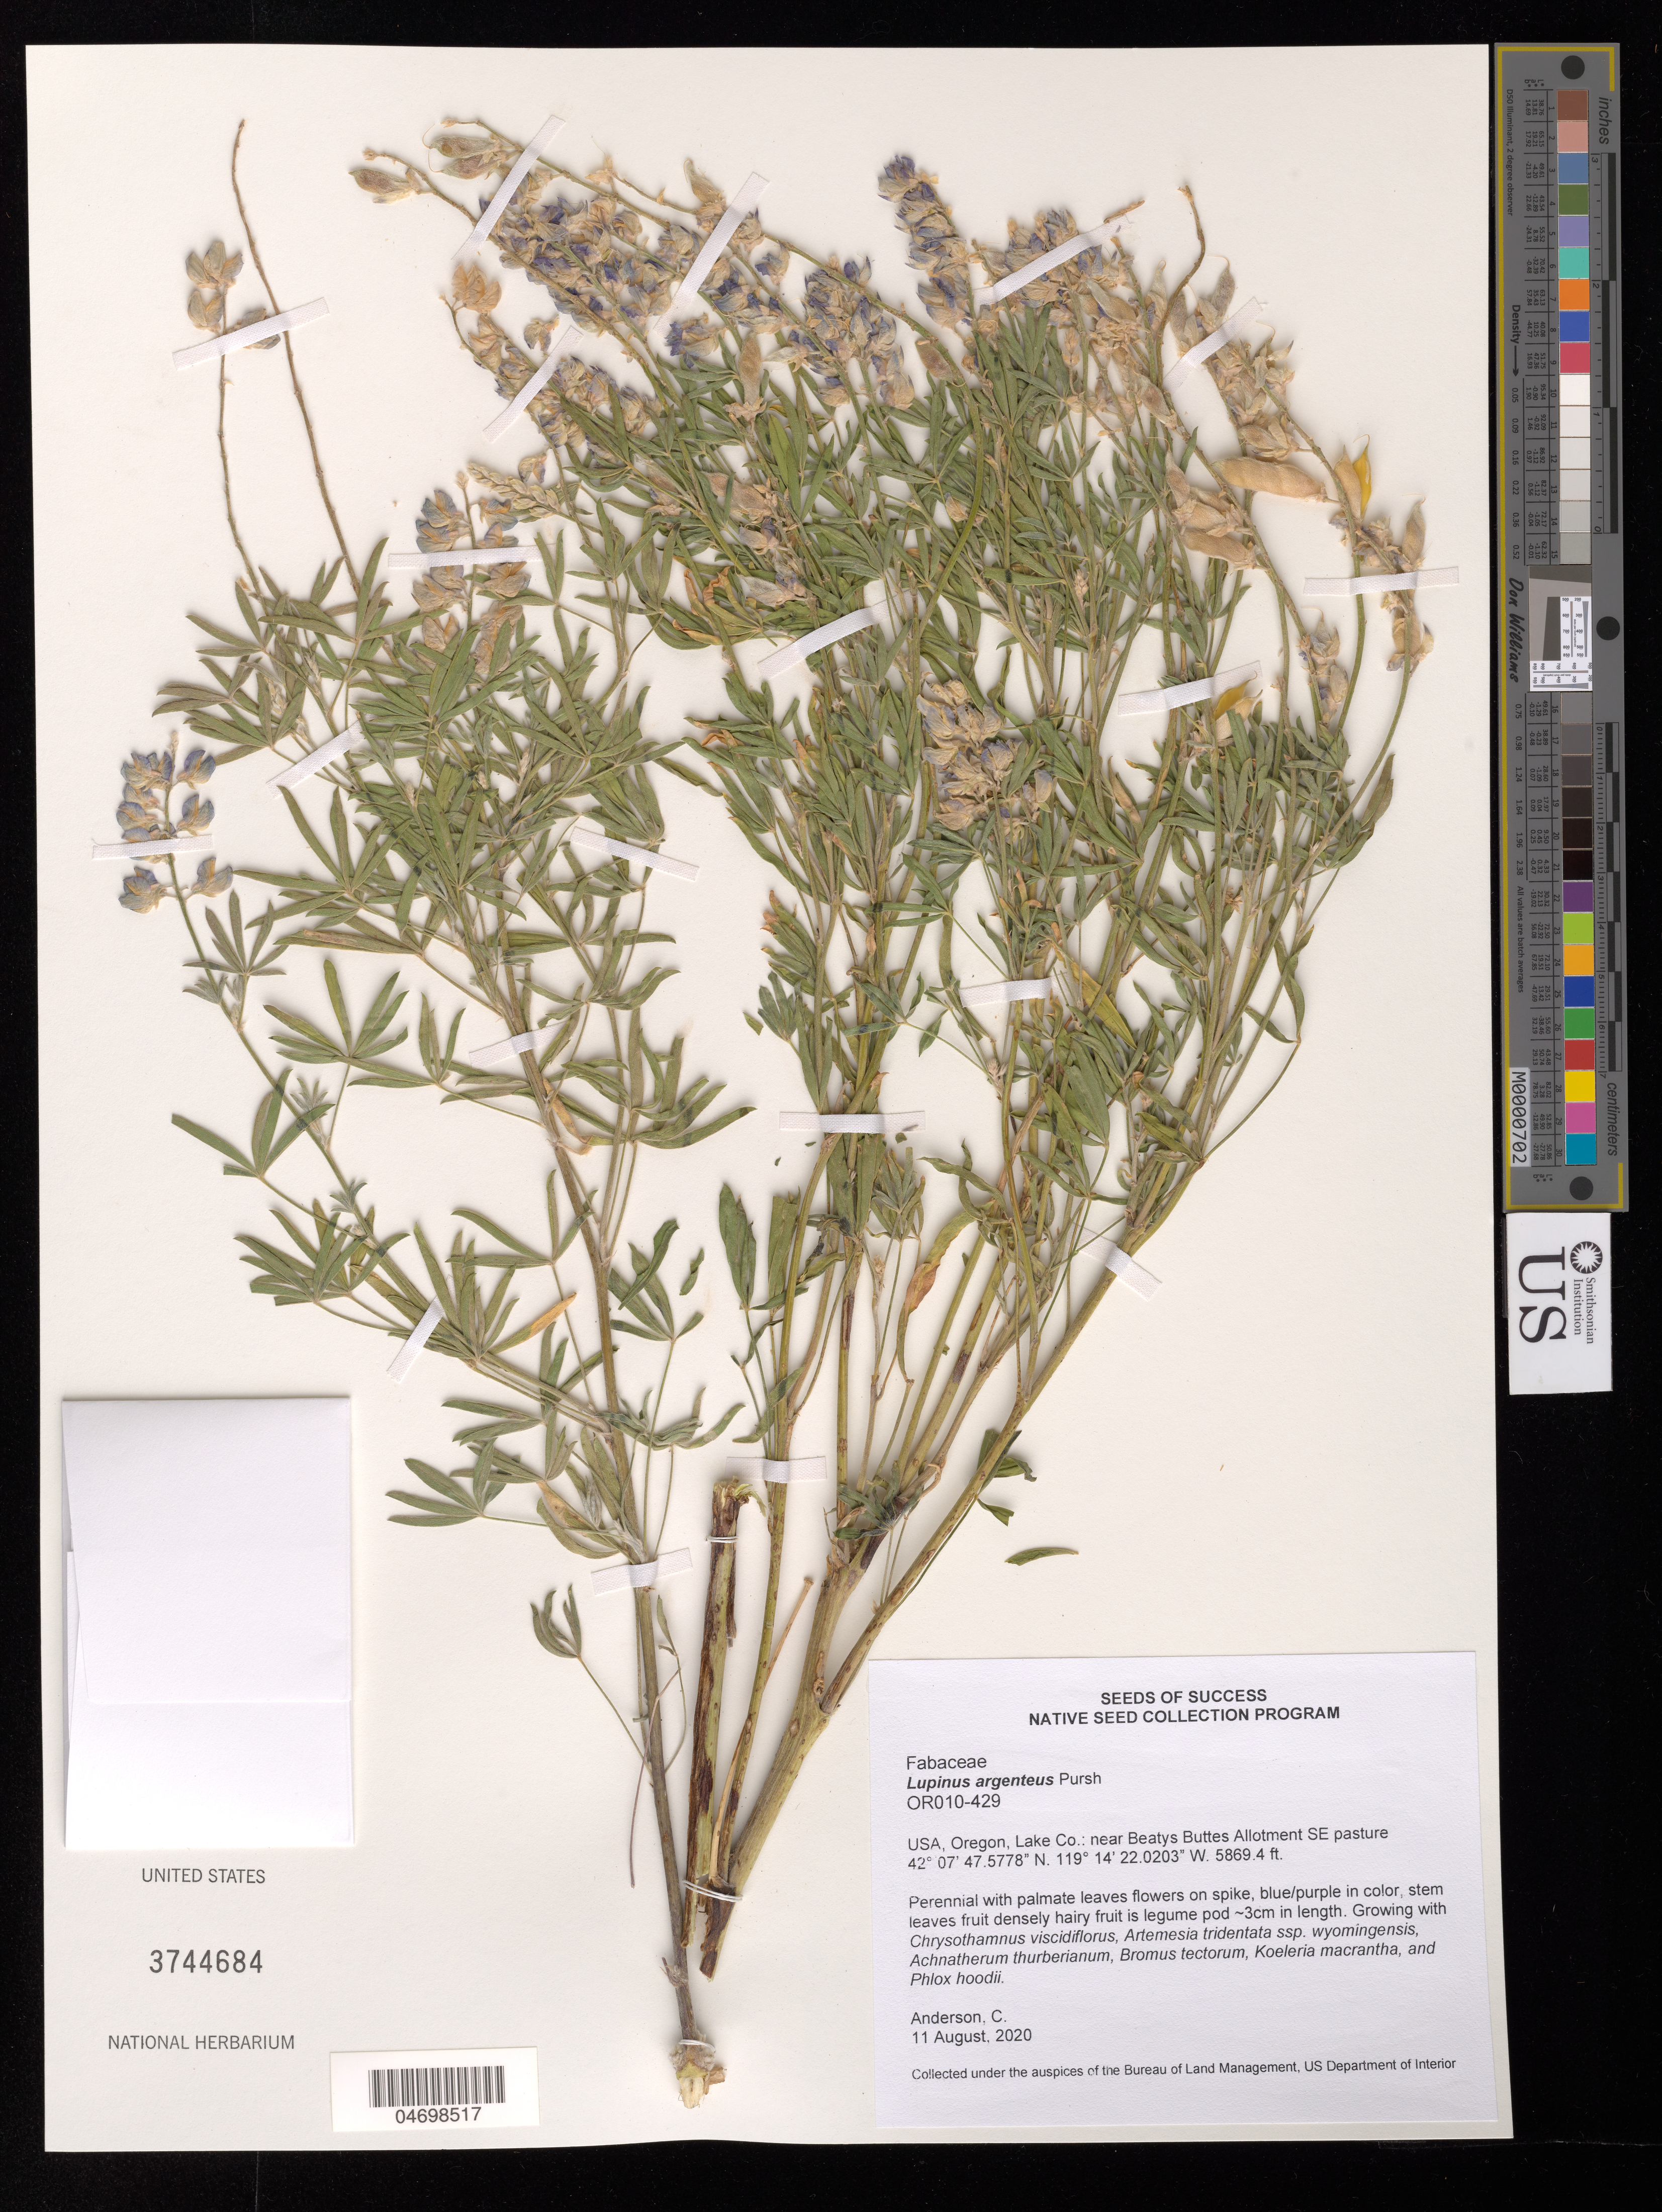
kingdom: Plantae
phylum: Tracheophyta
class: Magnoliopsida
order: Fabales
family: Fabaceae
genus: Lupinus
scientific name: Lupinus argenteus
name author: Pursh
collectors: C. Anderson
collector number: OR010-429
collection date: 2020-08-11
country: United States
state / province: Oregon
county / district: Lake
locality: Near Beatys Buttes Allotment SE pasture.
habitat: With Bromus tectorum, Koeleria macrantha, Phlox hoodii, etc.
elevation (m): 1789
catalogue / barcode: US 3744684